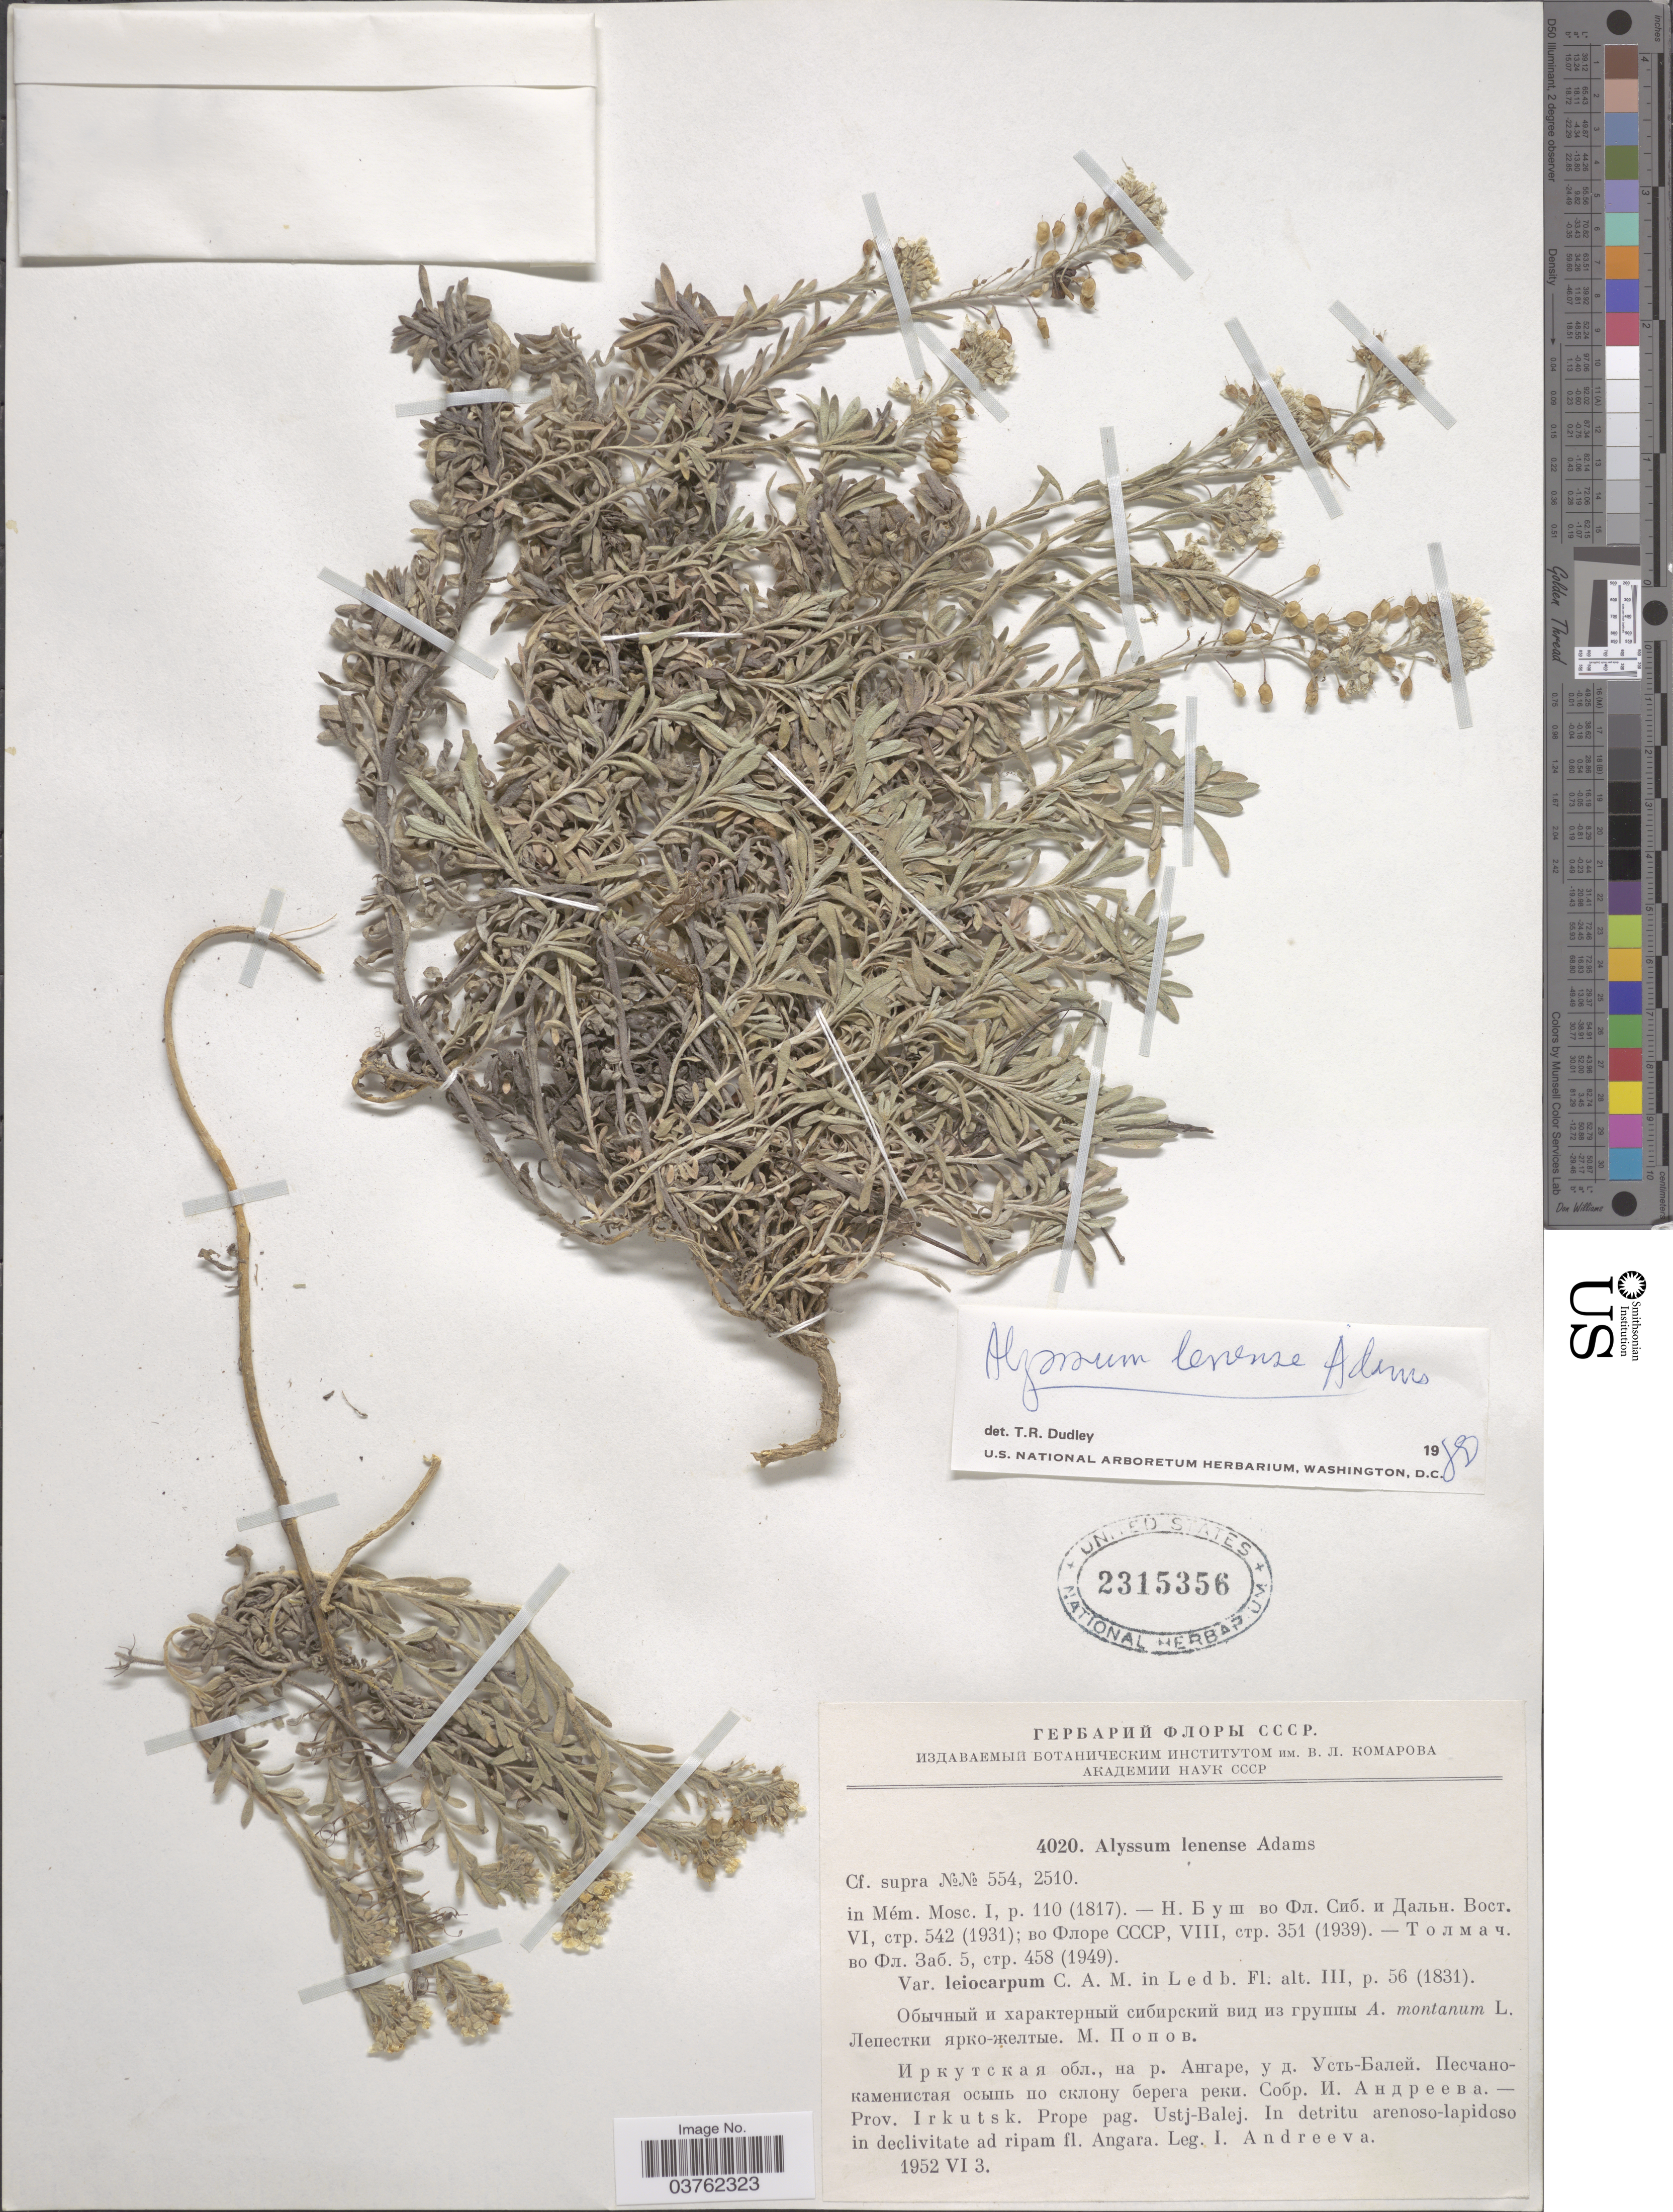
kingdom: Plantae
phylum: Tracheophyta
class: Magnoliopsida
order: Brassicales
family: Brassicaceae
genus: Alyssum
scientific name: Alyssum lenense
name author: Adams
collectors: I. Andreeva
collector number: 4020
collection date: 1952-06-03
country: Russian Federation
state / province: Irkutsk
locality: Prope pag. Ustj-Balej. In detritu arenoso-lapidoso in declivitate ad ripam fl. Angara.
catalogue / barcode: US 2315356